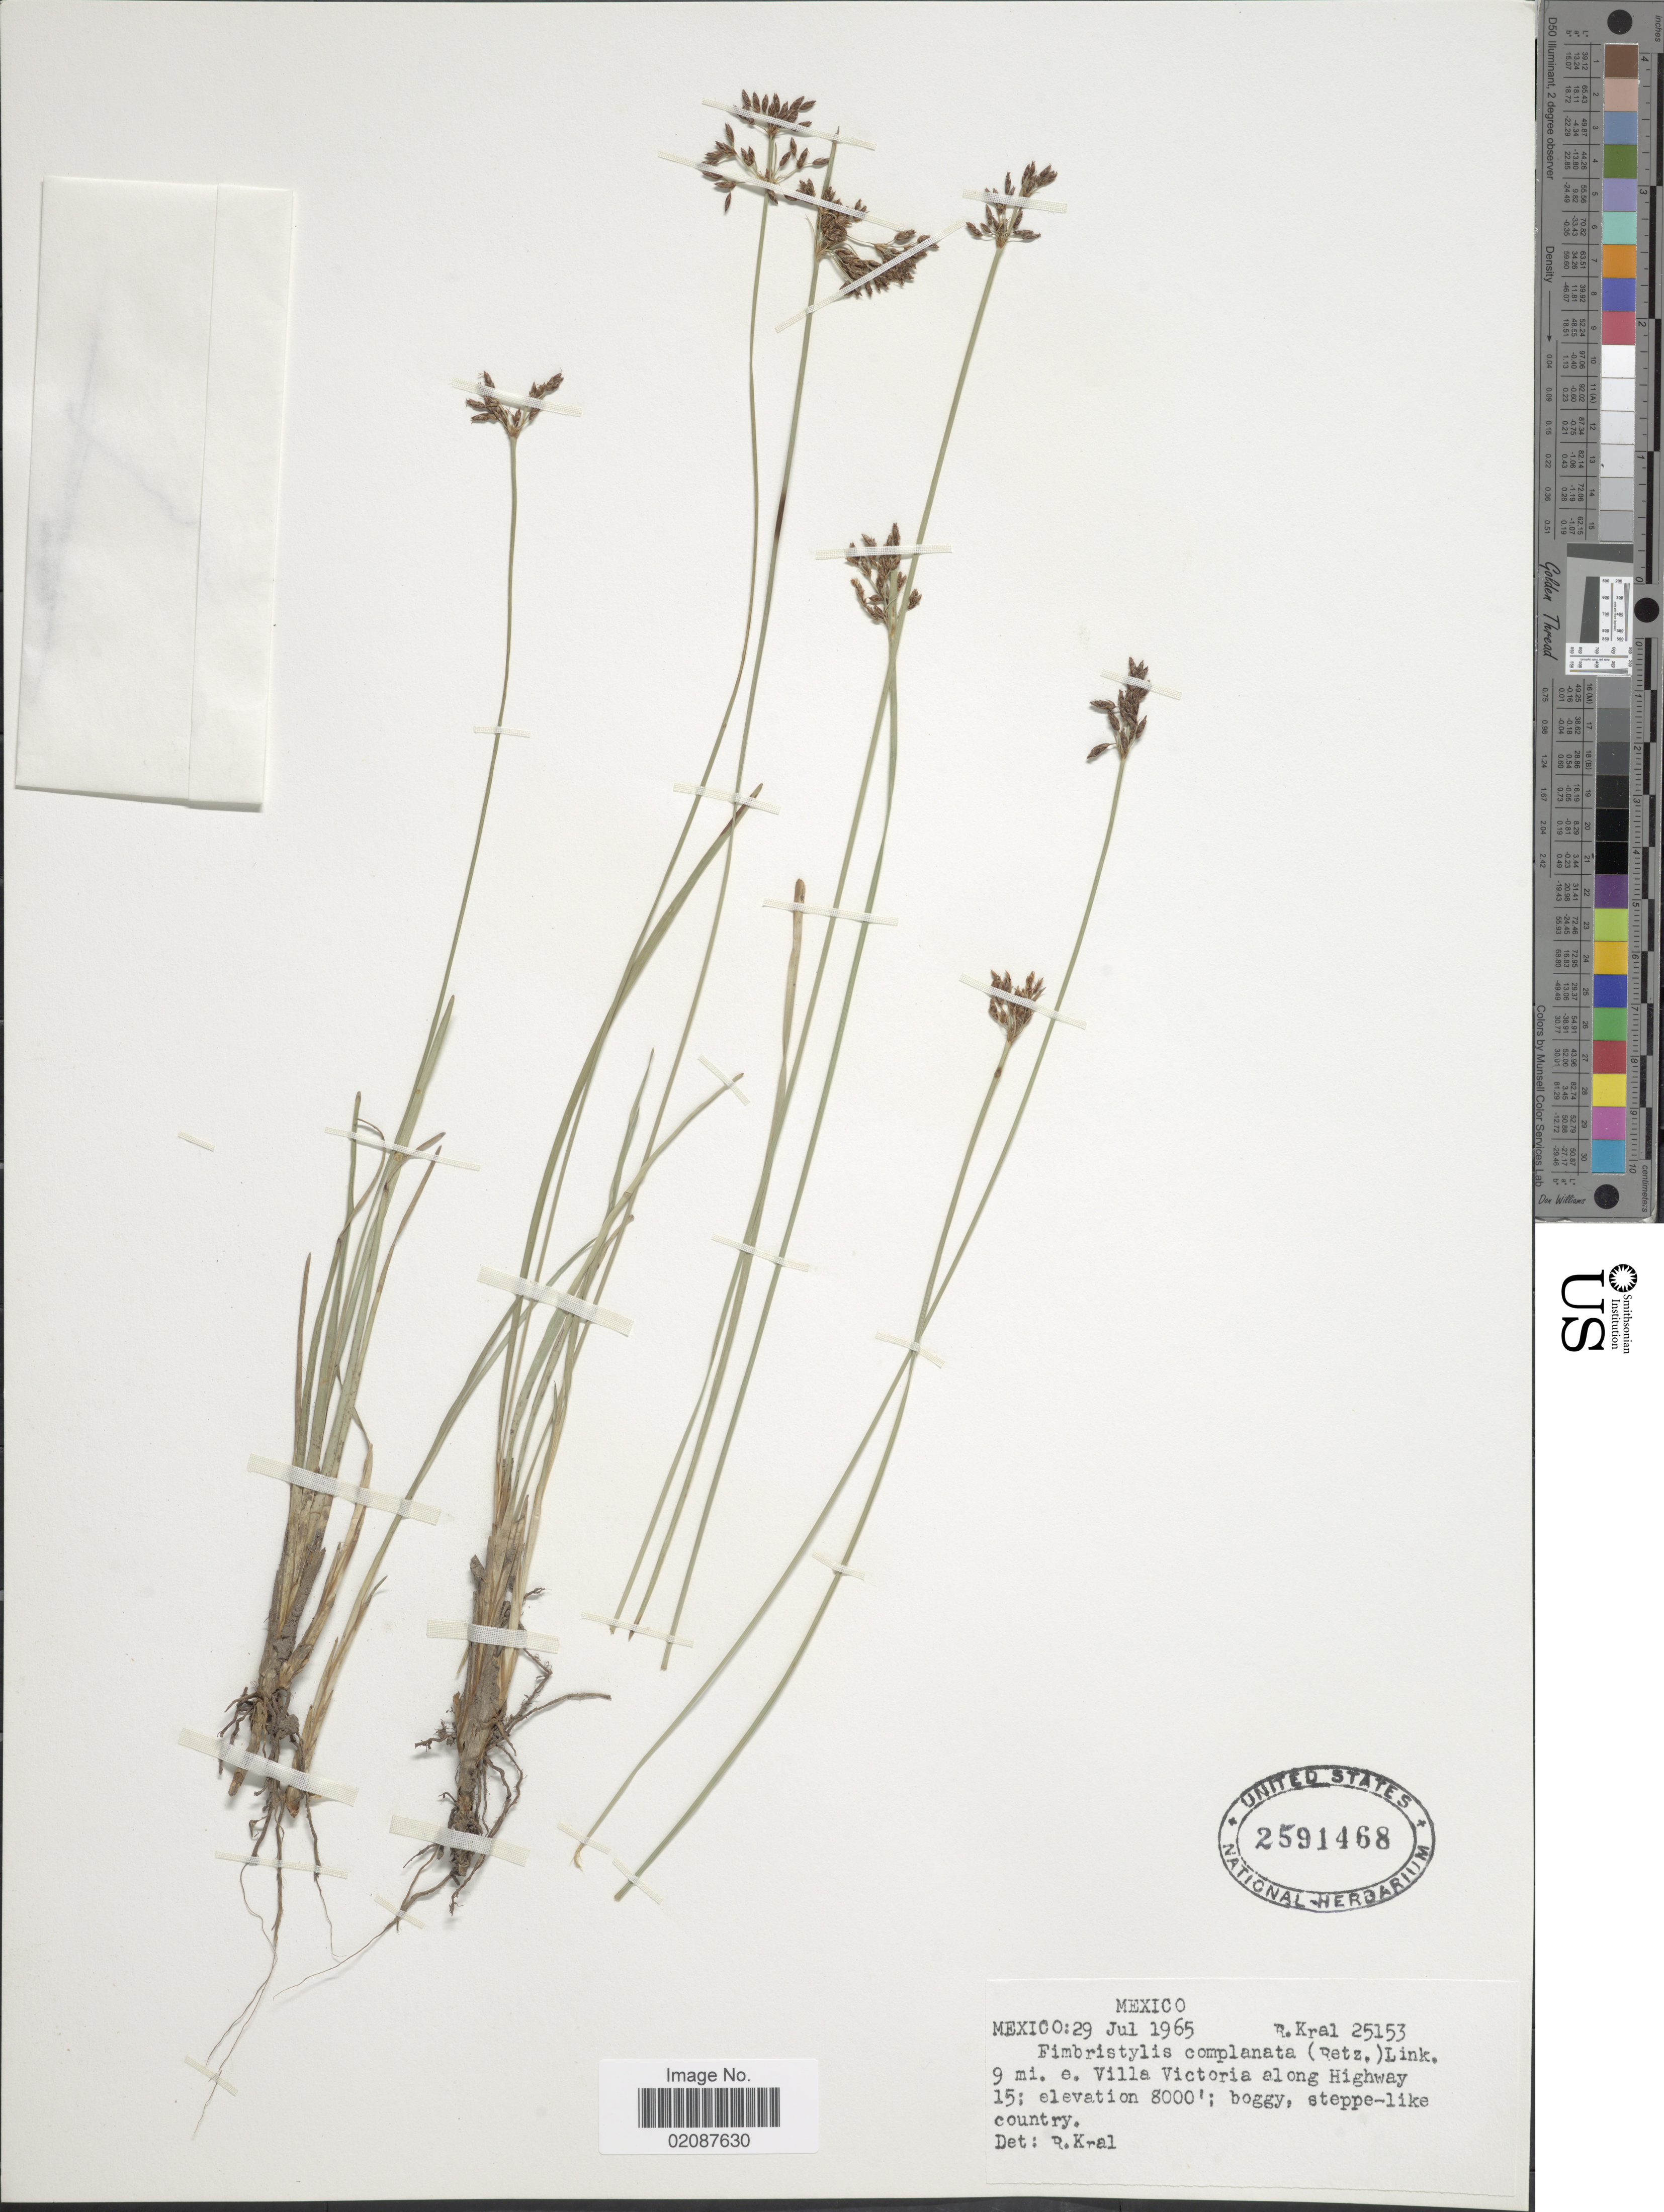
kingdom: Plantae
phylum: Tracheophyta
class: Liliopsida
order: Poales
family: Cyperaceae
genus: Fimbristylis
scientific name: Fimbristylis complanata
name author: (Retz.) Link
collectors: R. Kral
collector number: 25153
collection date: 1965-07-29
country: Mexico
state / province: México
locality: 9 mi. e. Villa Victoria along Highway 15.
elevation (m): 2438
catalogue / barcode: US 2591468